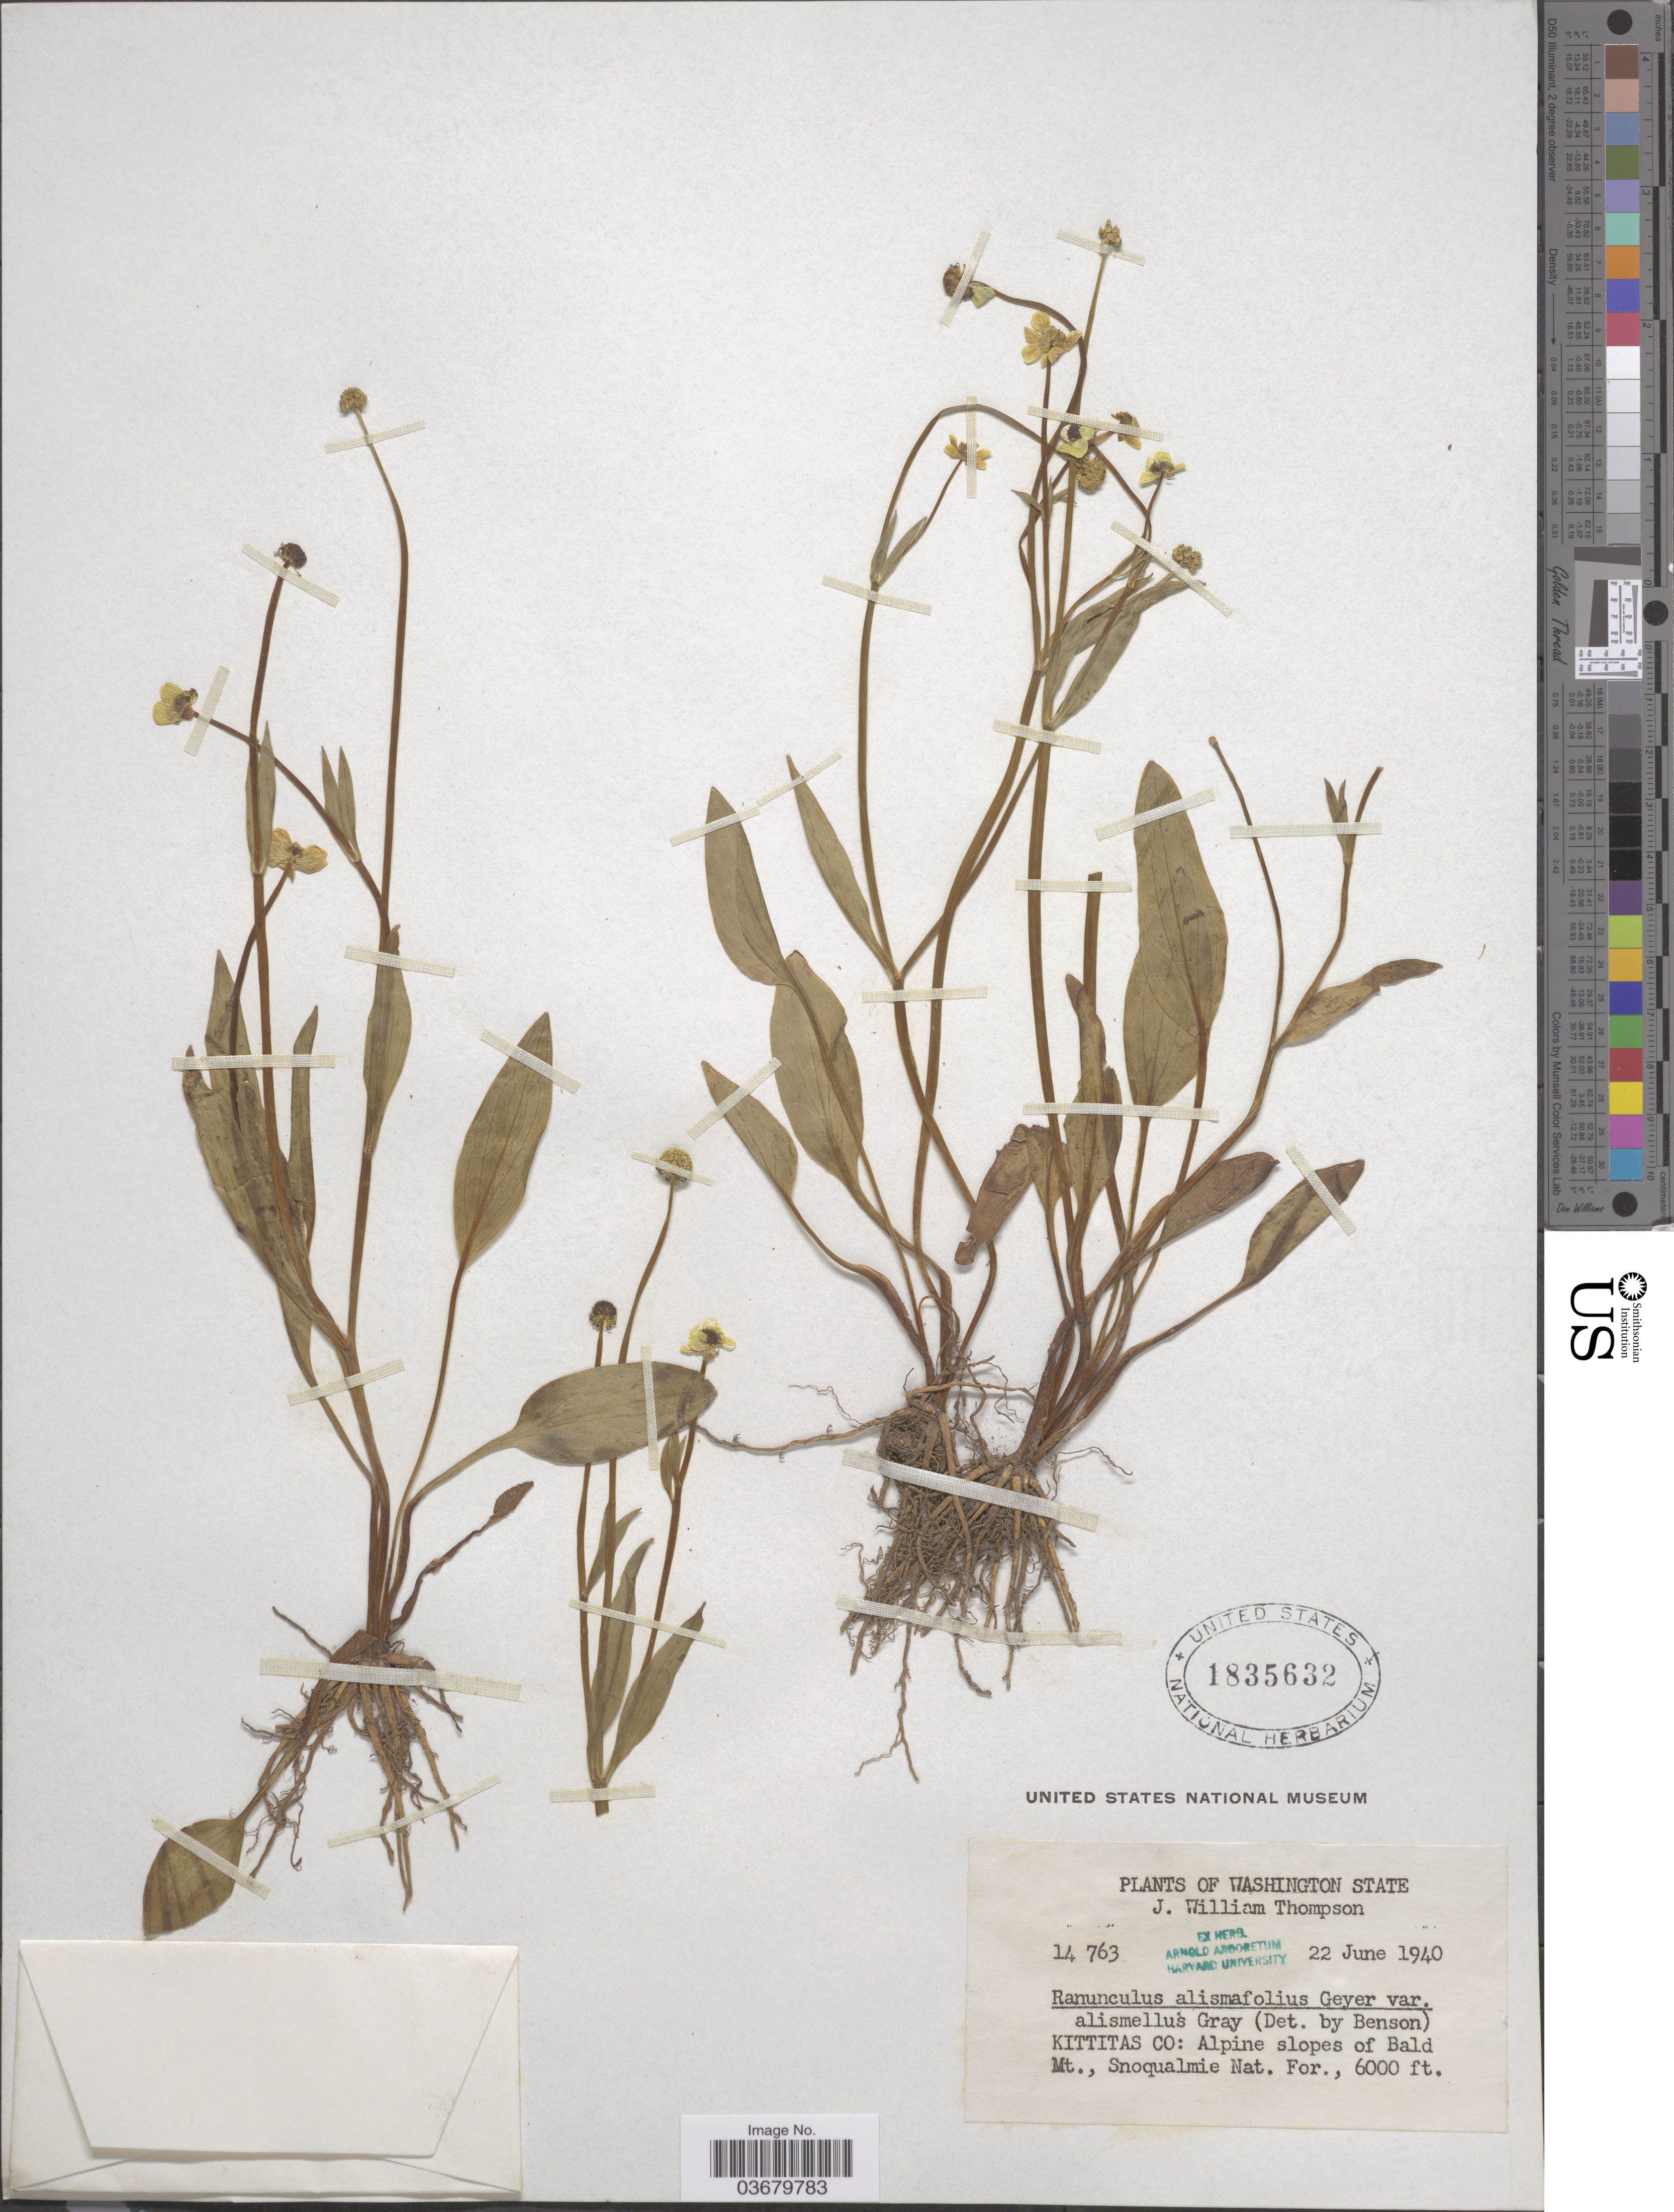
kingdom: Plantae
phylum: Tracheophyta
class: Magnoliopsida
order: Ranunculales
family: Ranunculaceae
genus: Ranunculus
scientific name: Ranunculus alismifolius var. alismellus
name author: A. Gray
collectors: J. W. Thompson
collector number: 14763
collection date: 1940-06-22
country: United States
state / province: Washington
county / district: Kittitas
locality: Kittitas Co: Alpine slopes of Bald Mt., Snoqualmie Nat. For.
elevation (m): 1829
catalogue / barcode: US 1835632